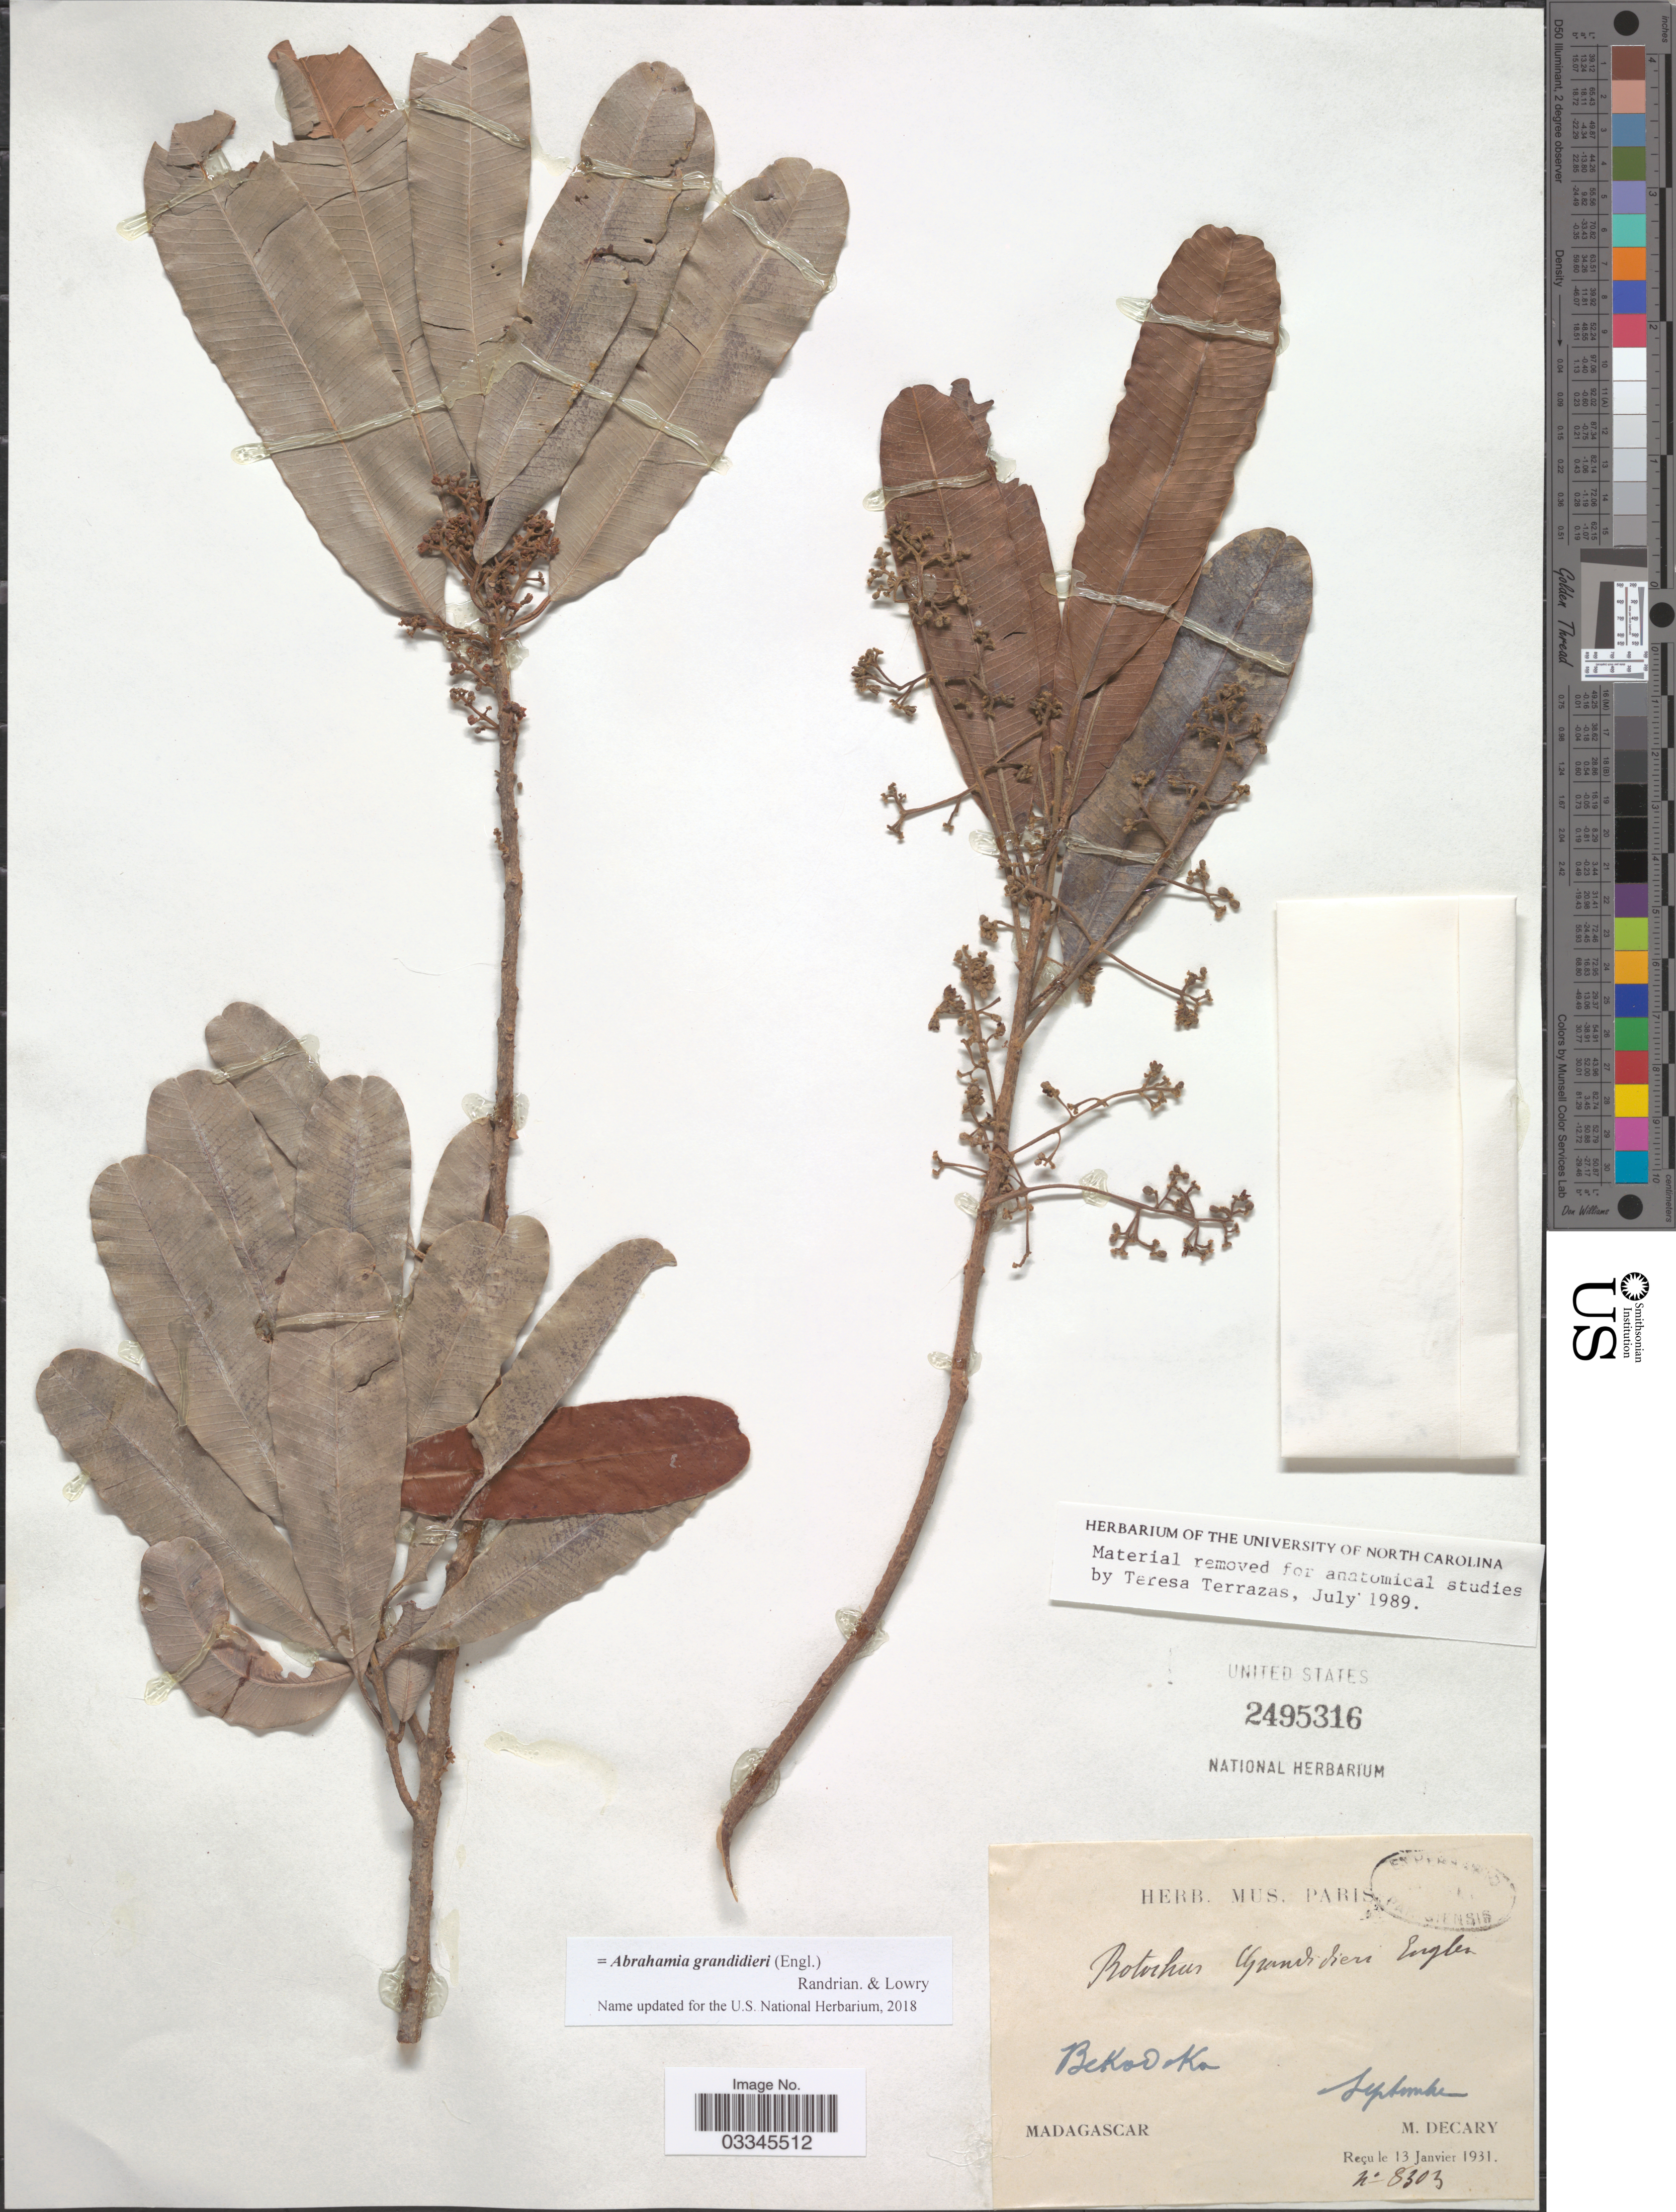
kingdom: Plantae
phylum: Tracheophyta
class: Magnoliopsida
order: Sapindales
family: Anacardiaceae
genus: Abrahamia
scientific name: Abrahamia grandidieri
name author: Randrian. & Lowry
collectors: R. Decary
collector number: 8303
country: Madagascar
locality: Bekodoka.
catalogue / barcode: US 2495316